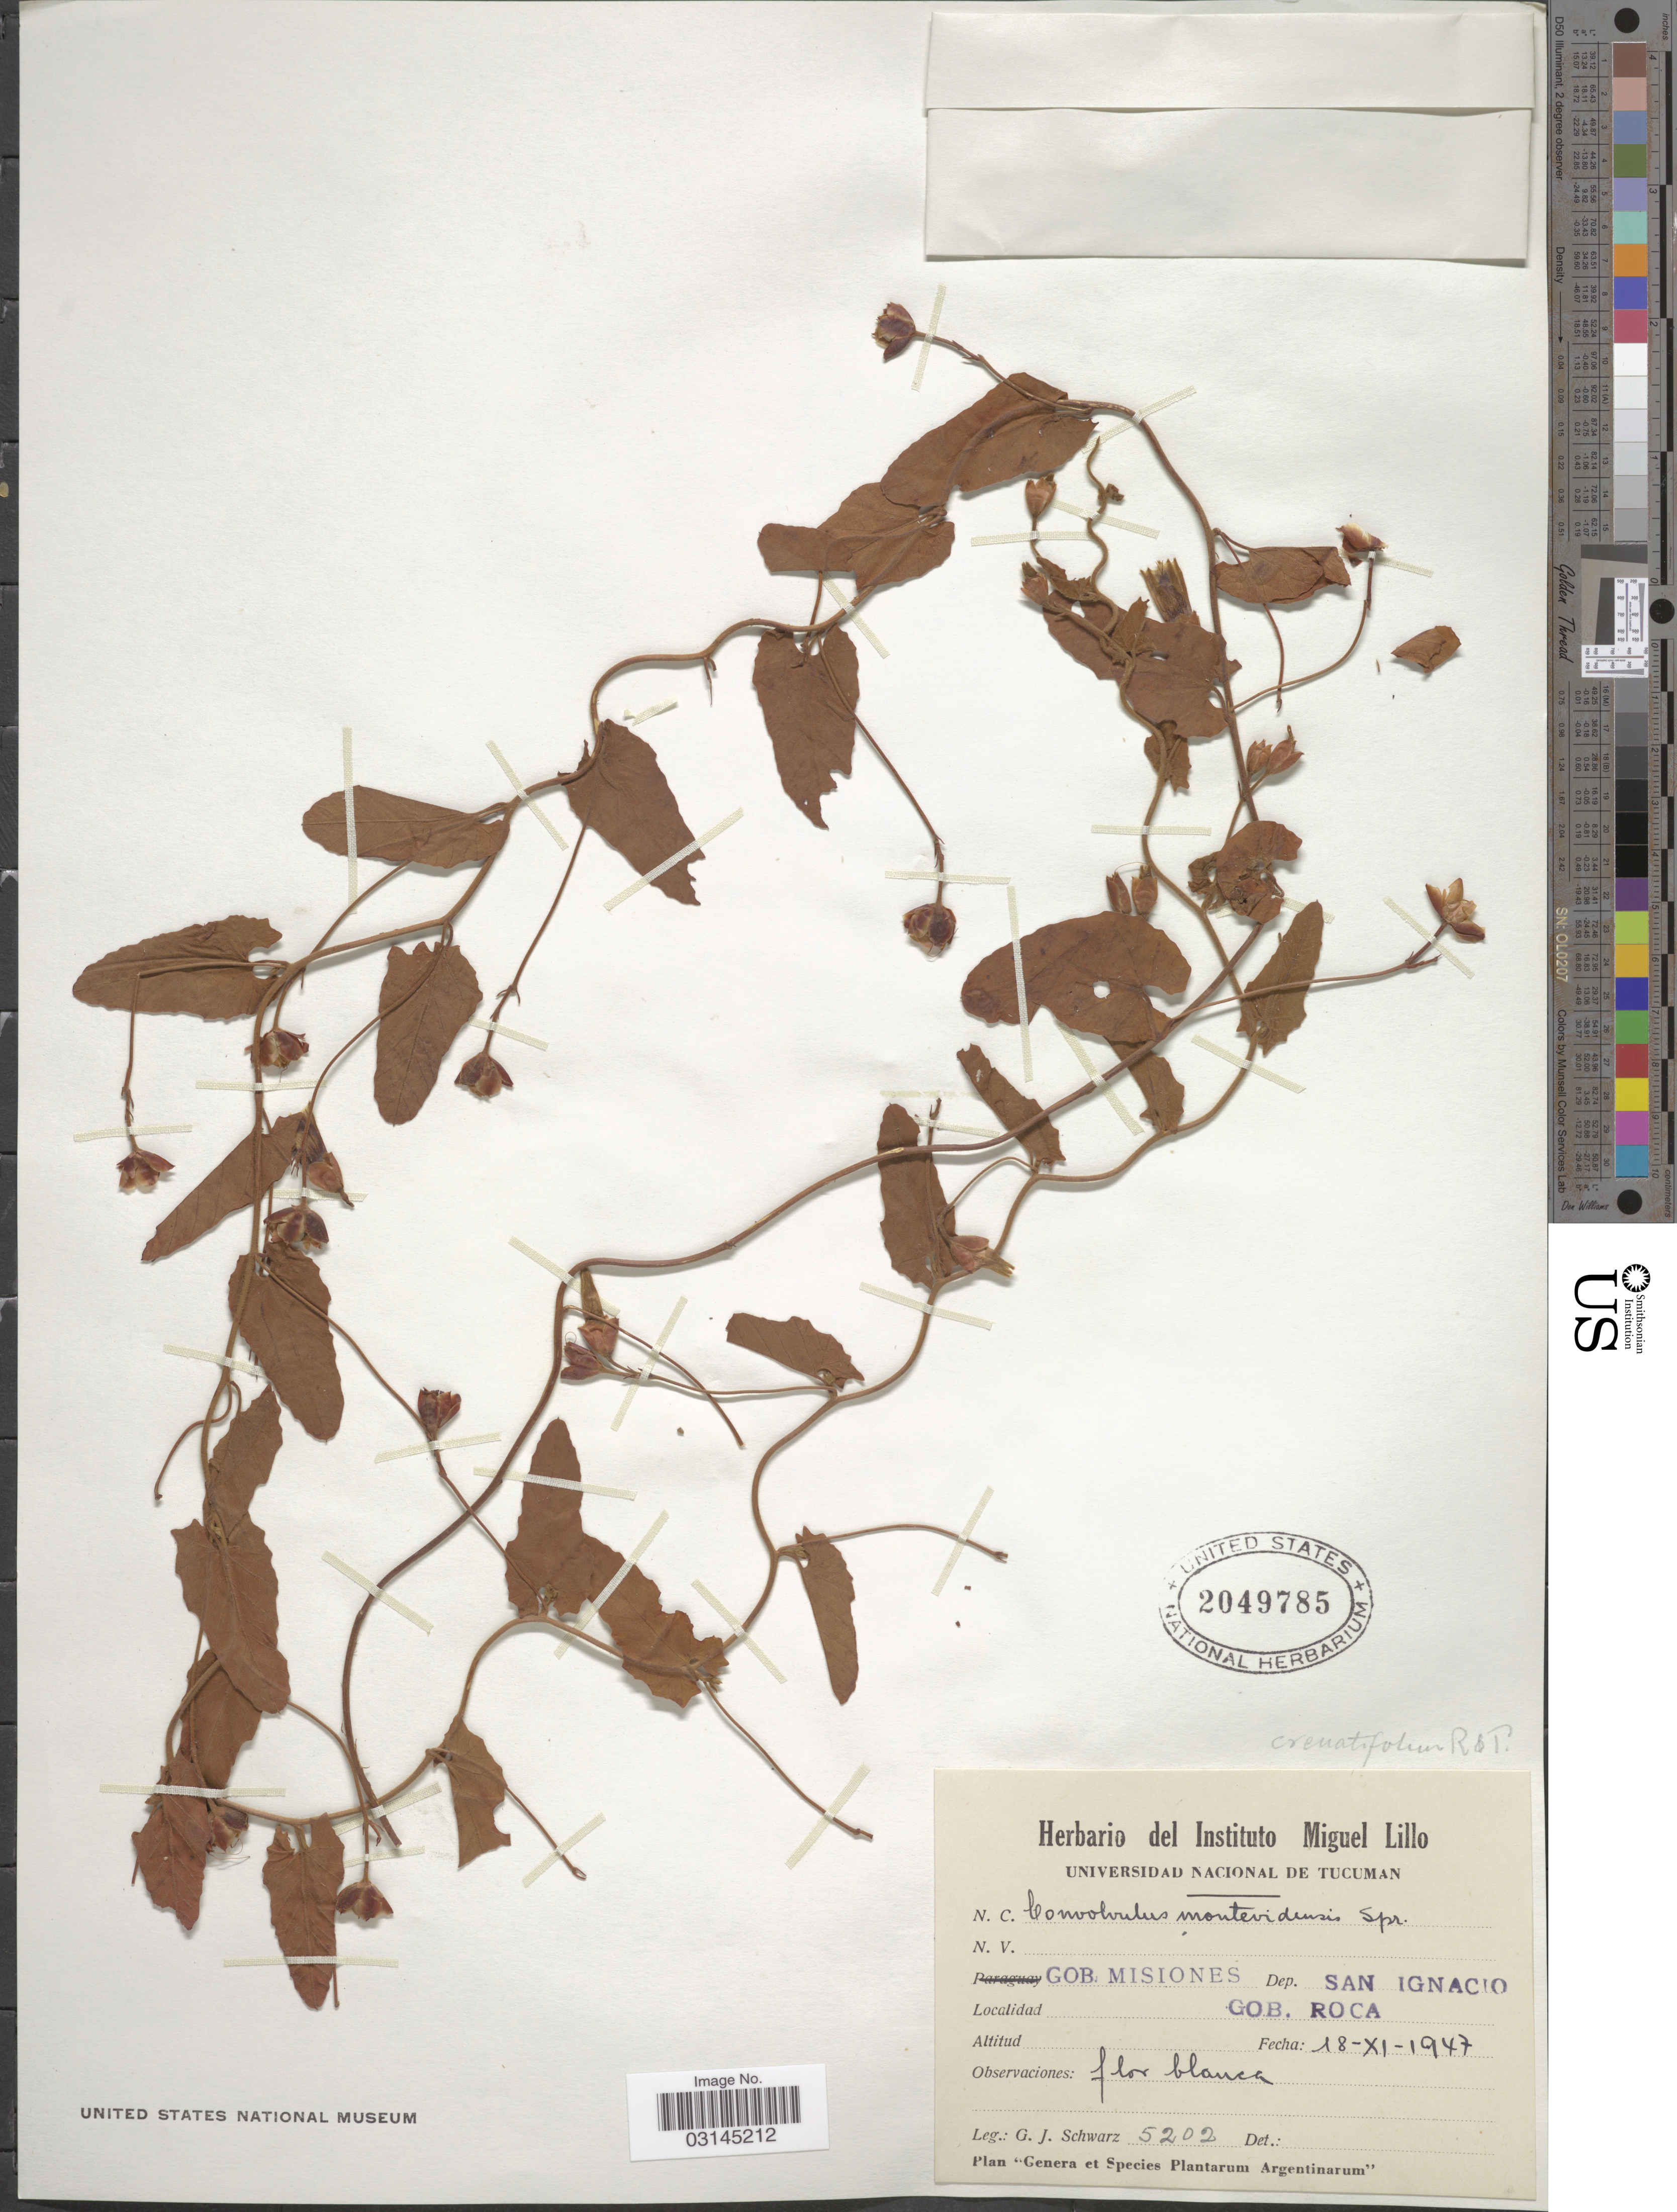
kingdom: Plantae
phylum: Tracheophyta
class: Magnoliopsida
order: Solanales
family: Convolvulaceae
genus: Convolvulus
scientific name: Convolvulus crenatifolius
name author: Ruiz & Pav.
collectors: G. J. Schwarz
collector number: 5202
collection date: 1947-11-18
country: Argentina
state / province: Misiones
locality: Gob. Misiones, Dep. San Ignacio, Gob. Roca.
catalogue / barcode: US 2049785